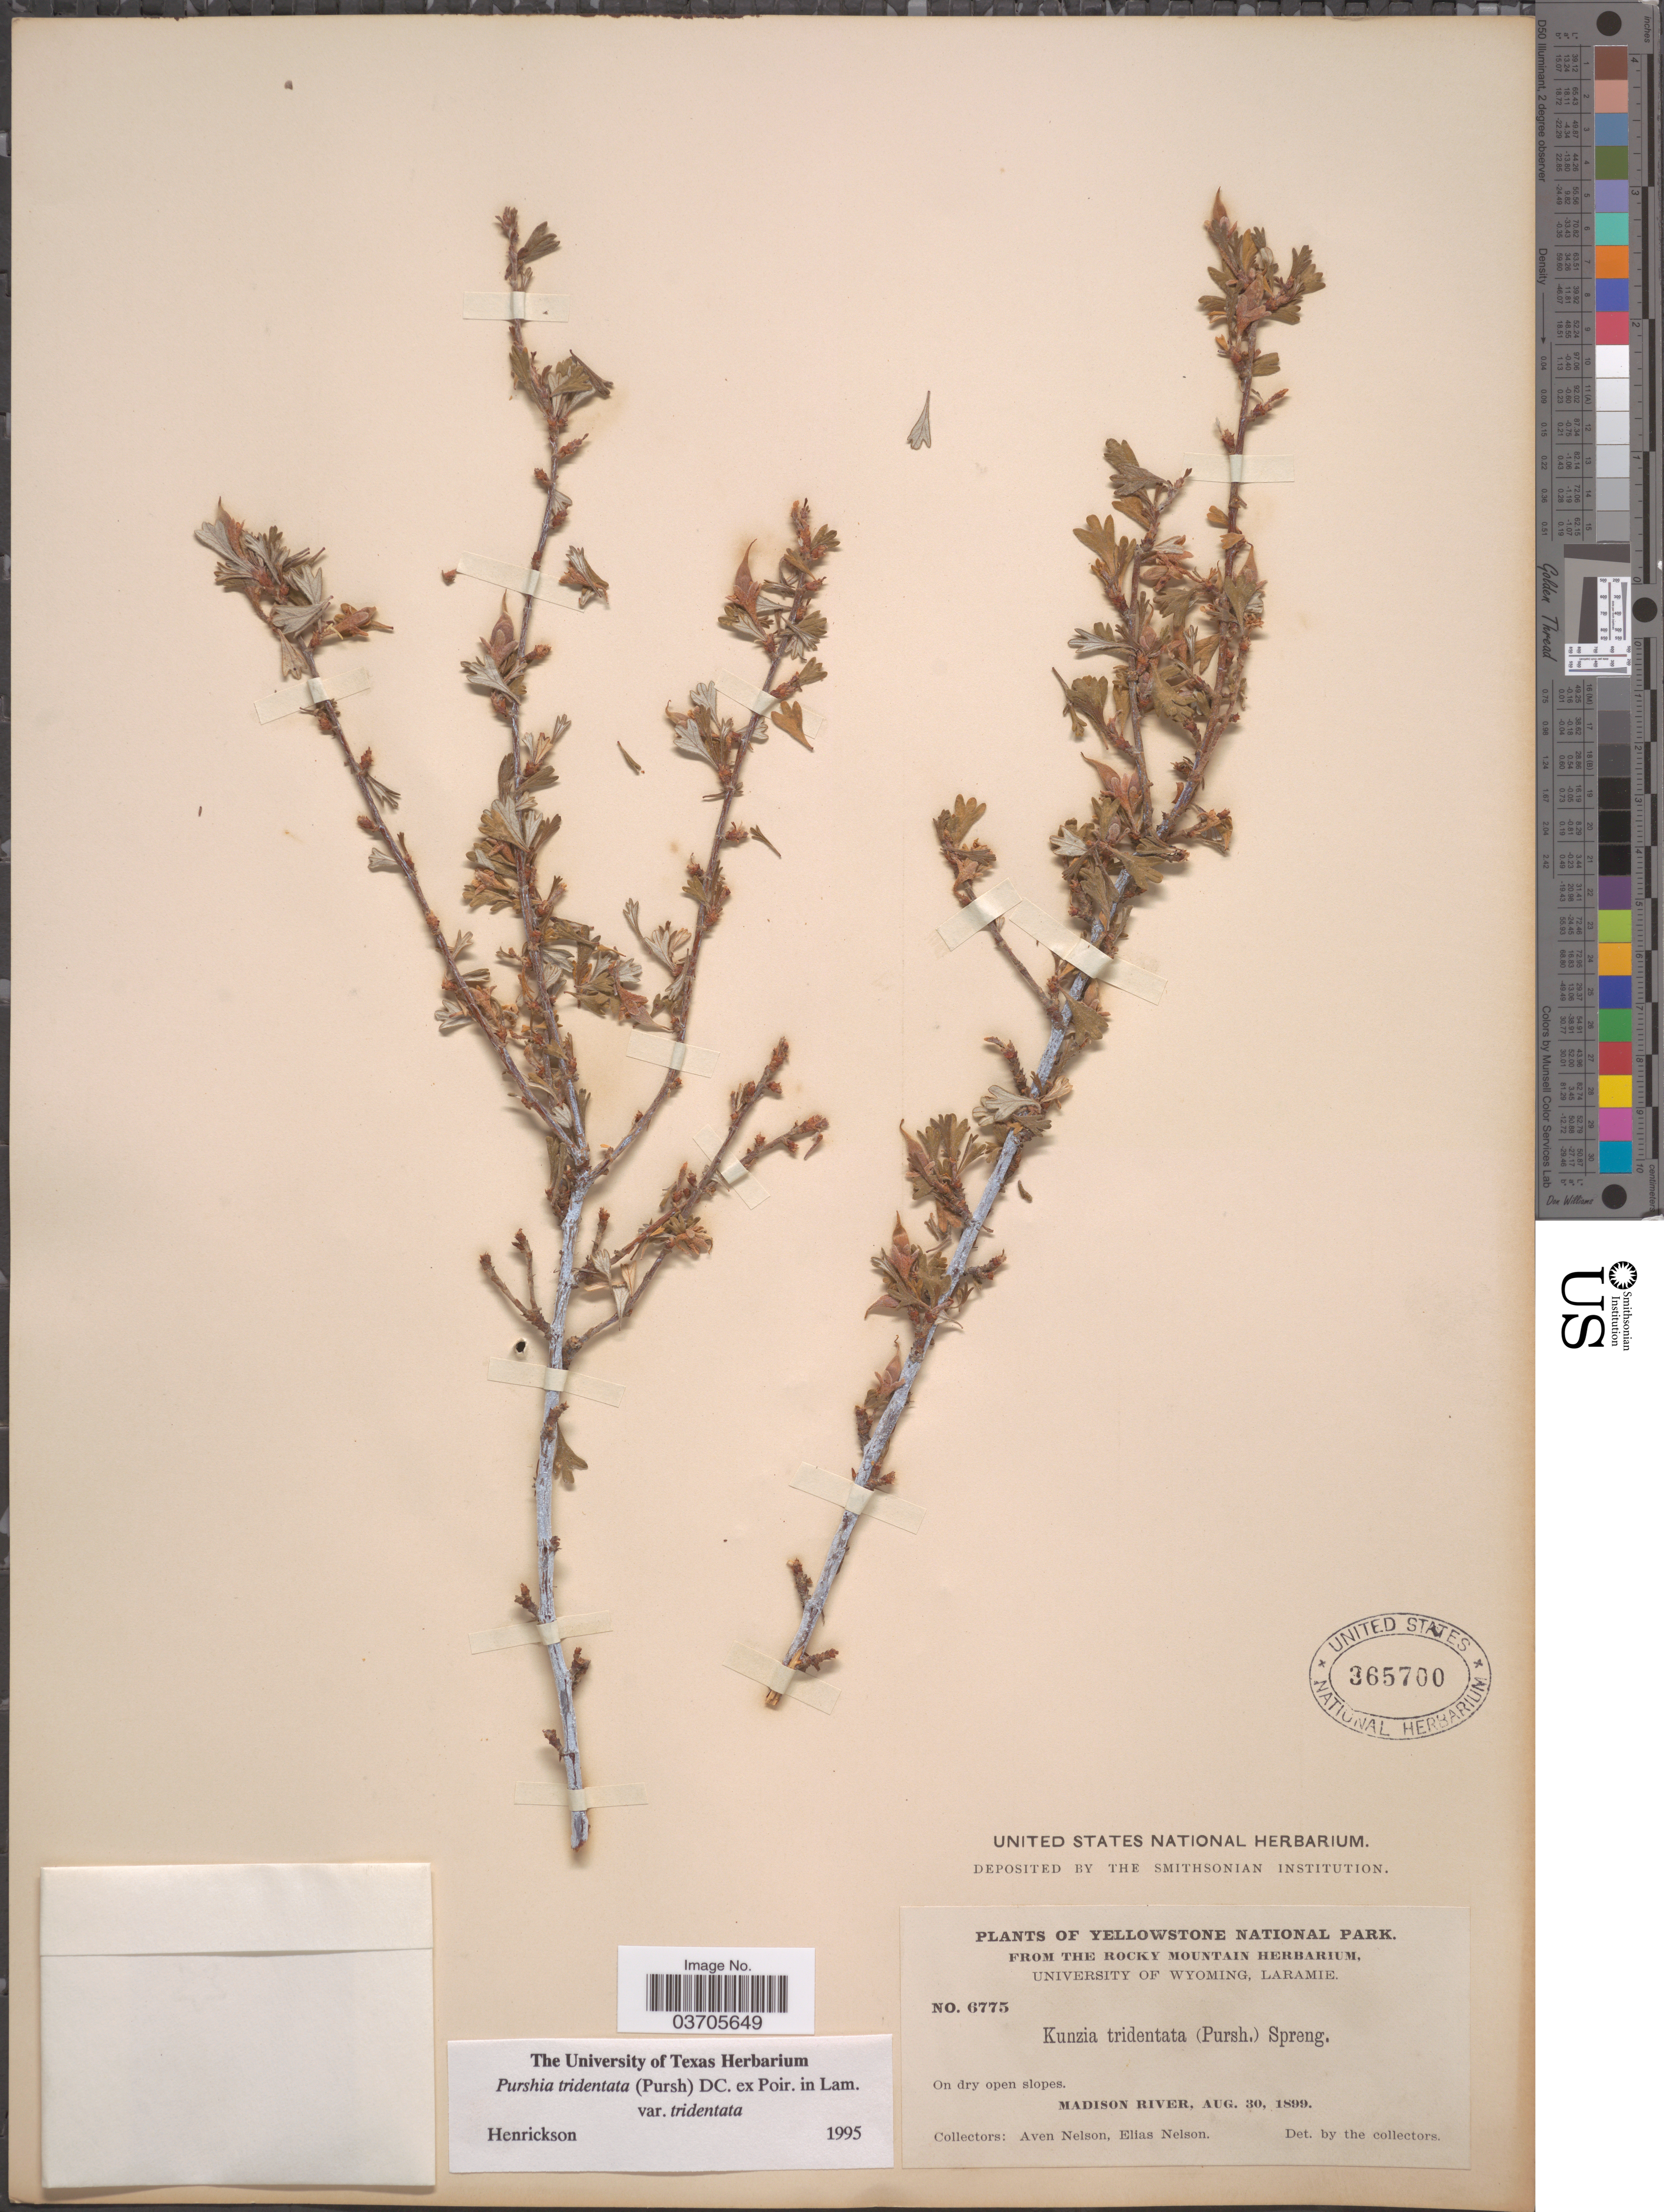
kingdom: Plantae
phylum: Tracheophyta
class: Magnoliopsida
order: Rosales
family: Rosaceae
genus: Purshia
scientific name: Purshia tridentata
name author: (Pursh) DC.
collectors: A. Nelson & E. Nelson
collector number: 6775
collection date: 1899-08-30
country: United States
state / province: Wyoming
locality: Yellowstone National Park. Madison River.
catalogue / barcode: US 365700